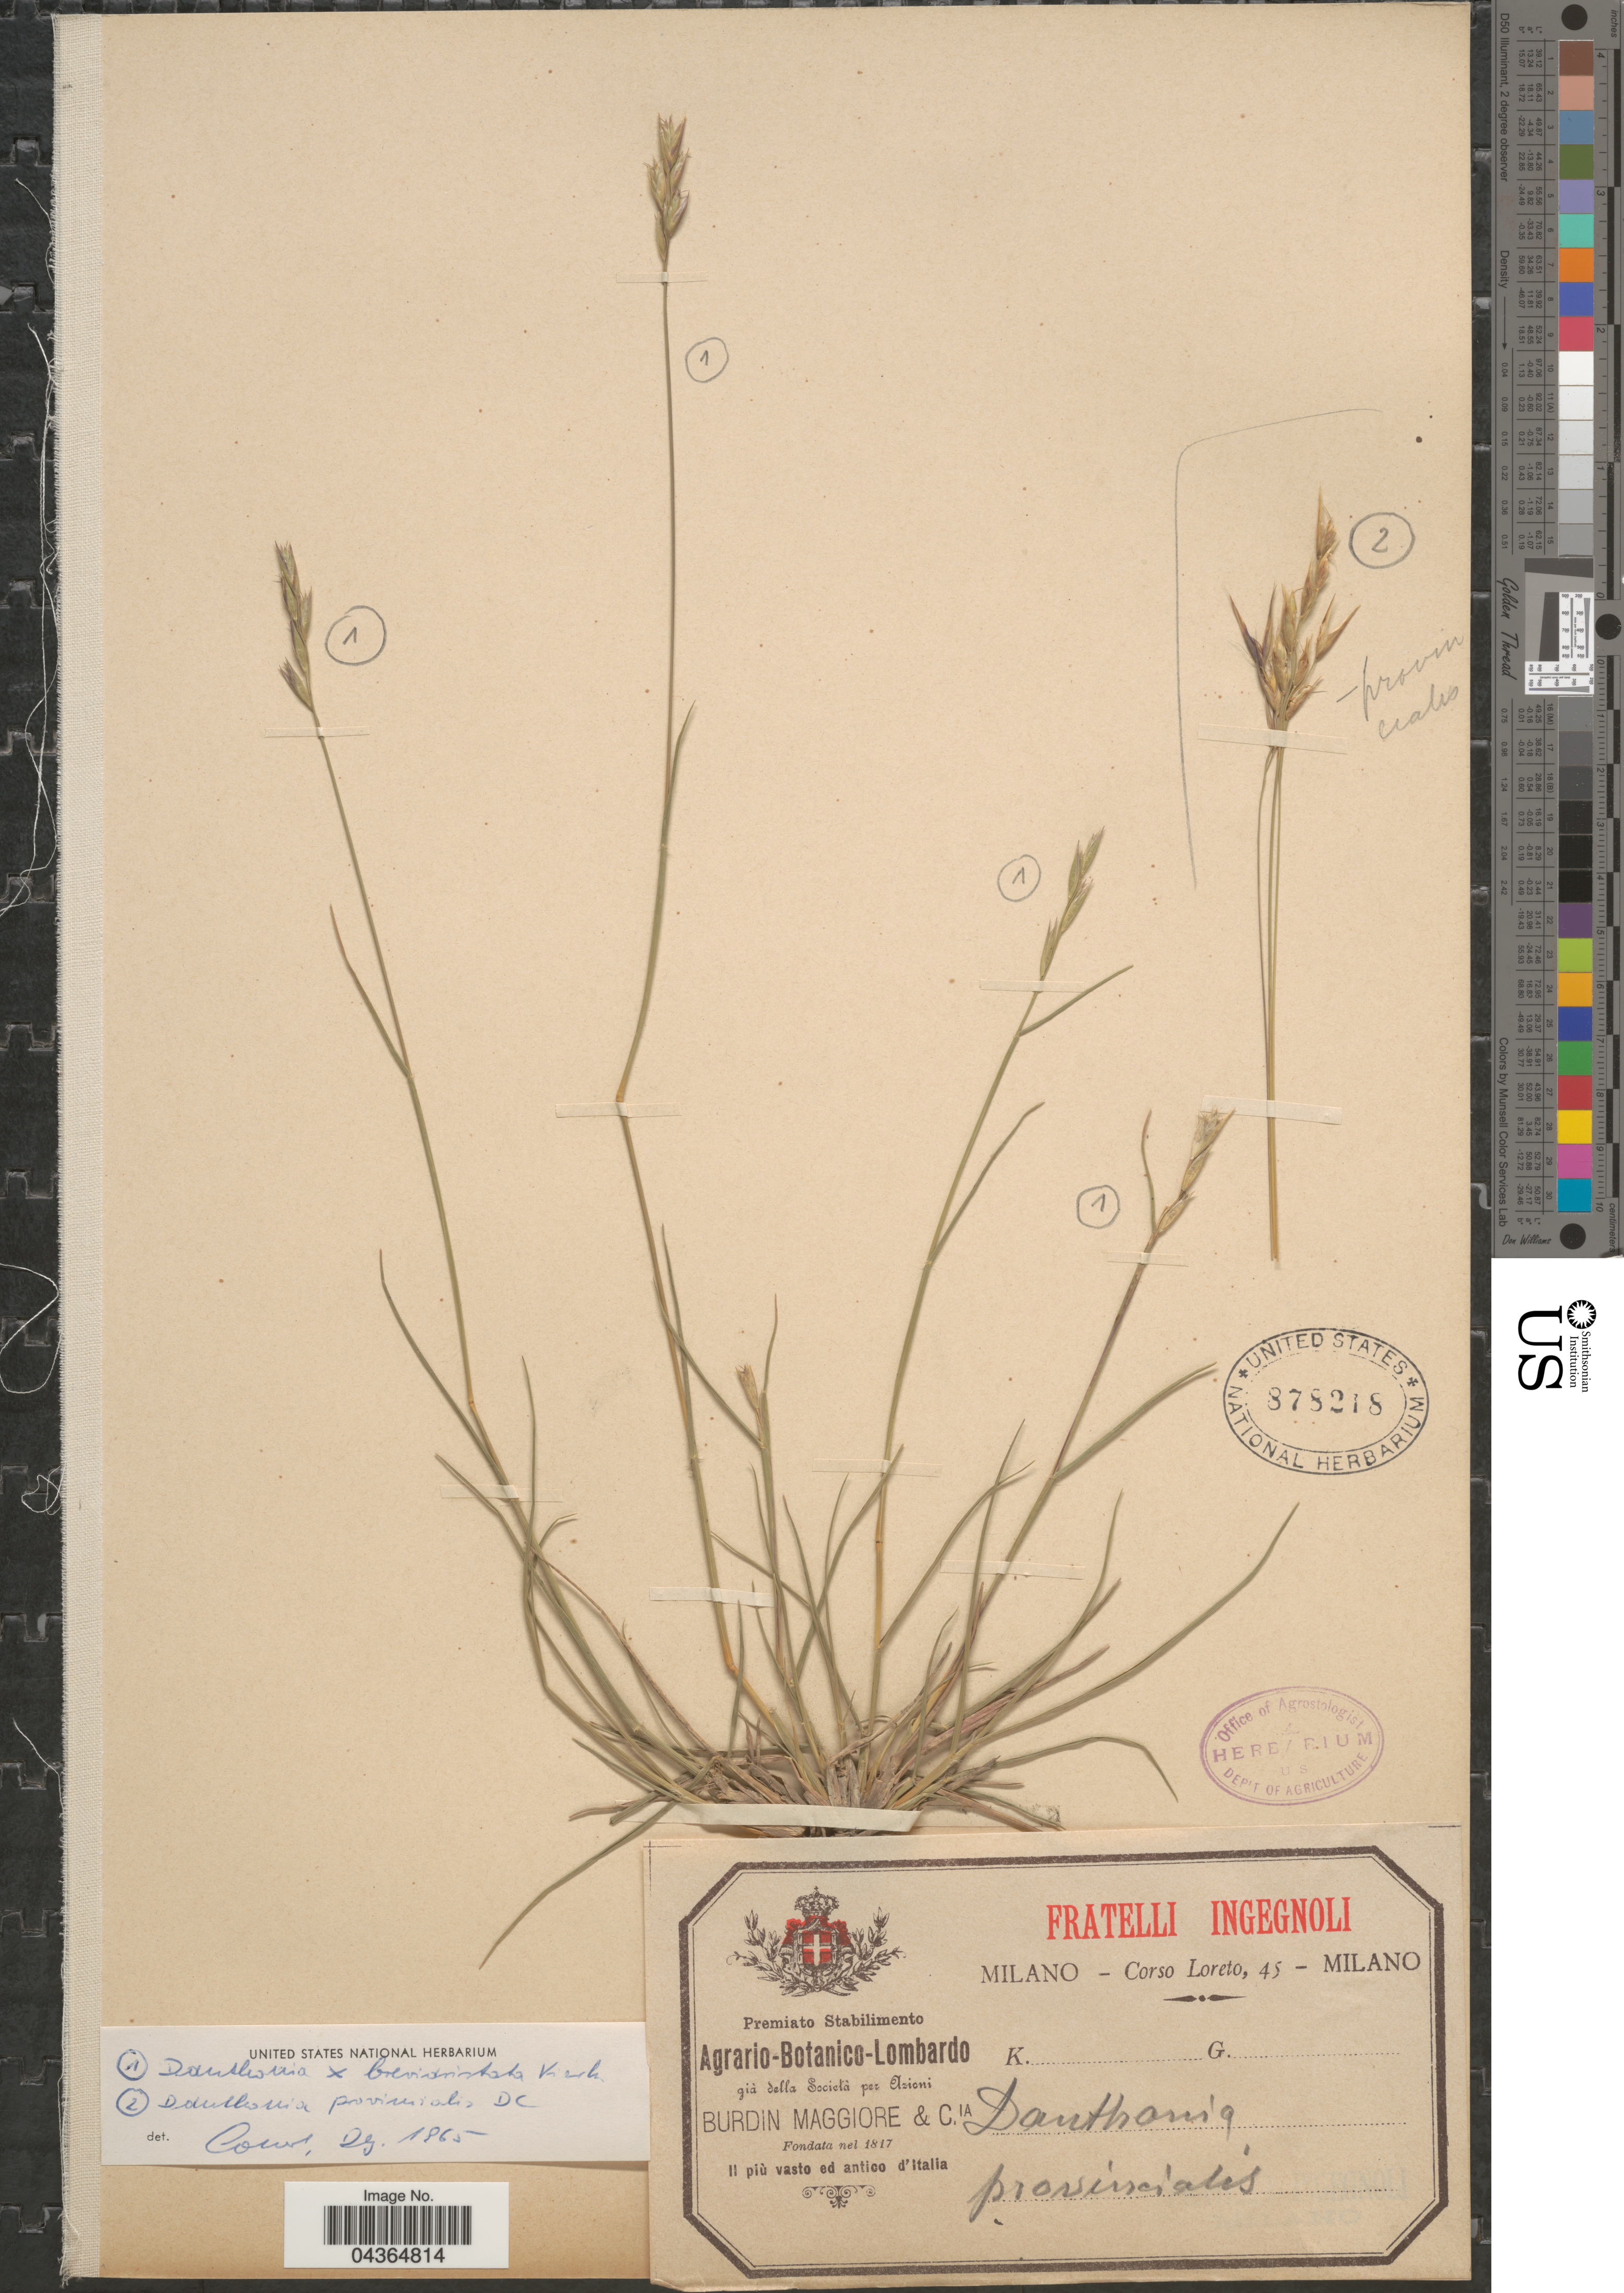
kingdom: Plantae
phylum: Tracheophyta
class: Liliopsida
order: Poales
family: Poaceae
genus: Danthonia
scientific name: Danthonia breviaristata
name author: (Beck) Vierh.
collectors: Loreto, C.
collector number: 45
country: Italy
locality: II più vasto ed antico d'Italia.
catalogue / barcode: US 878218